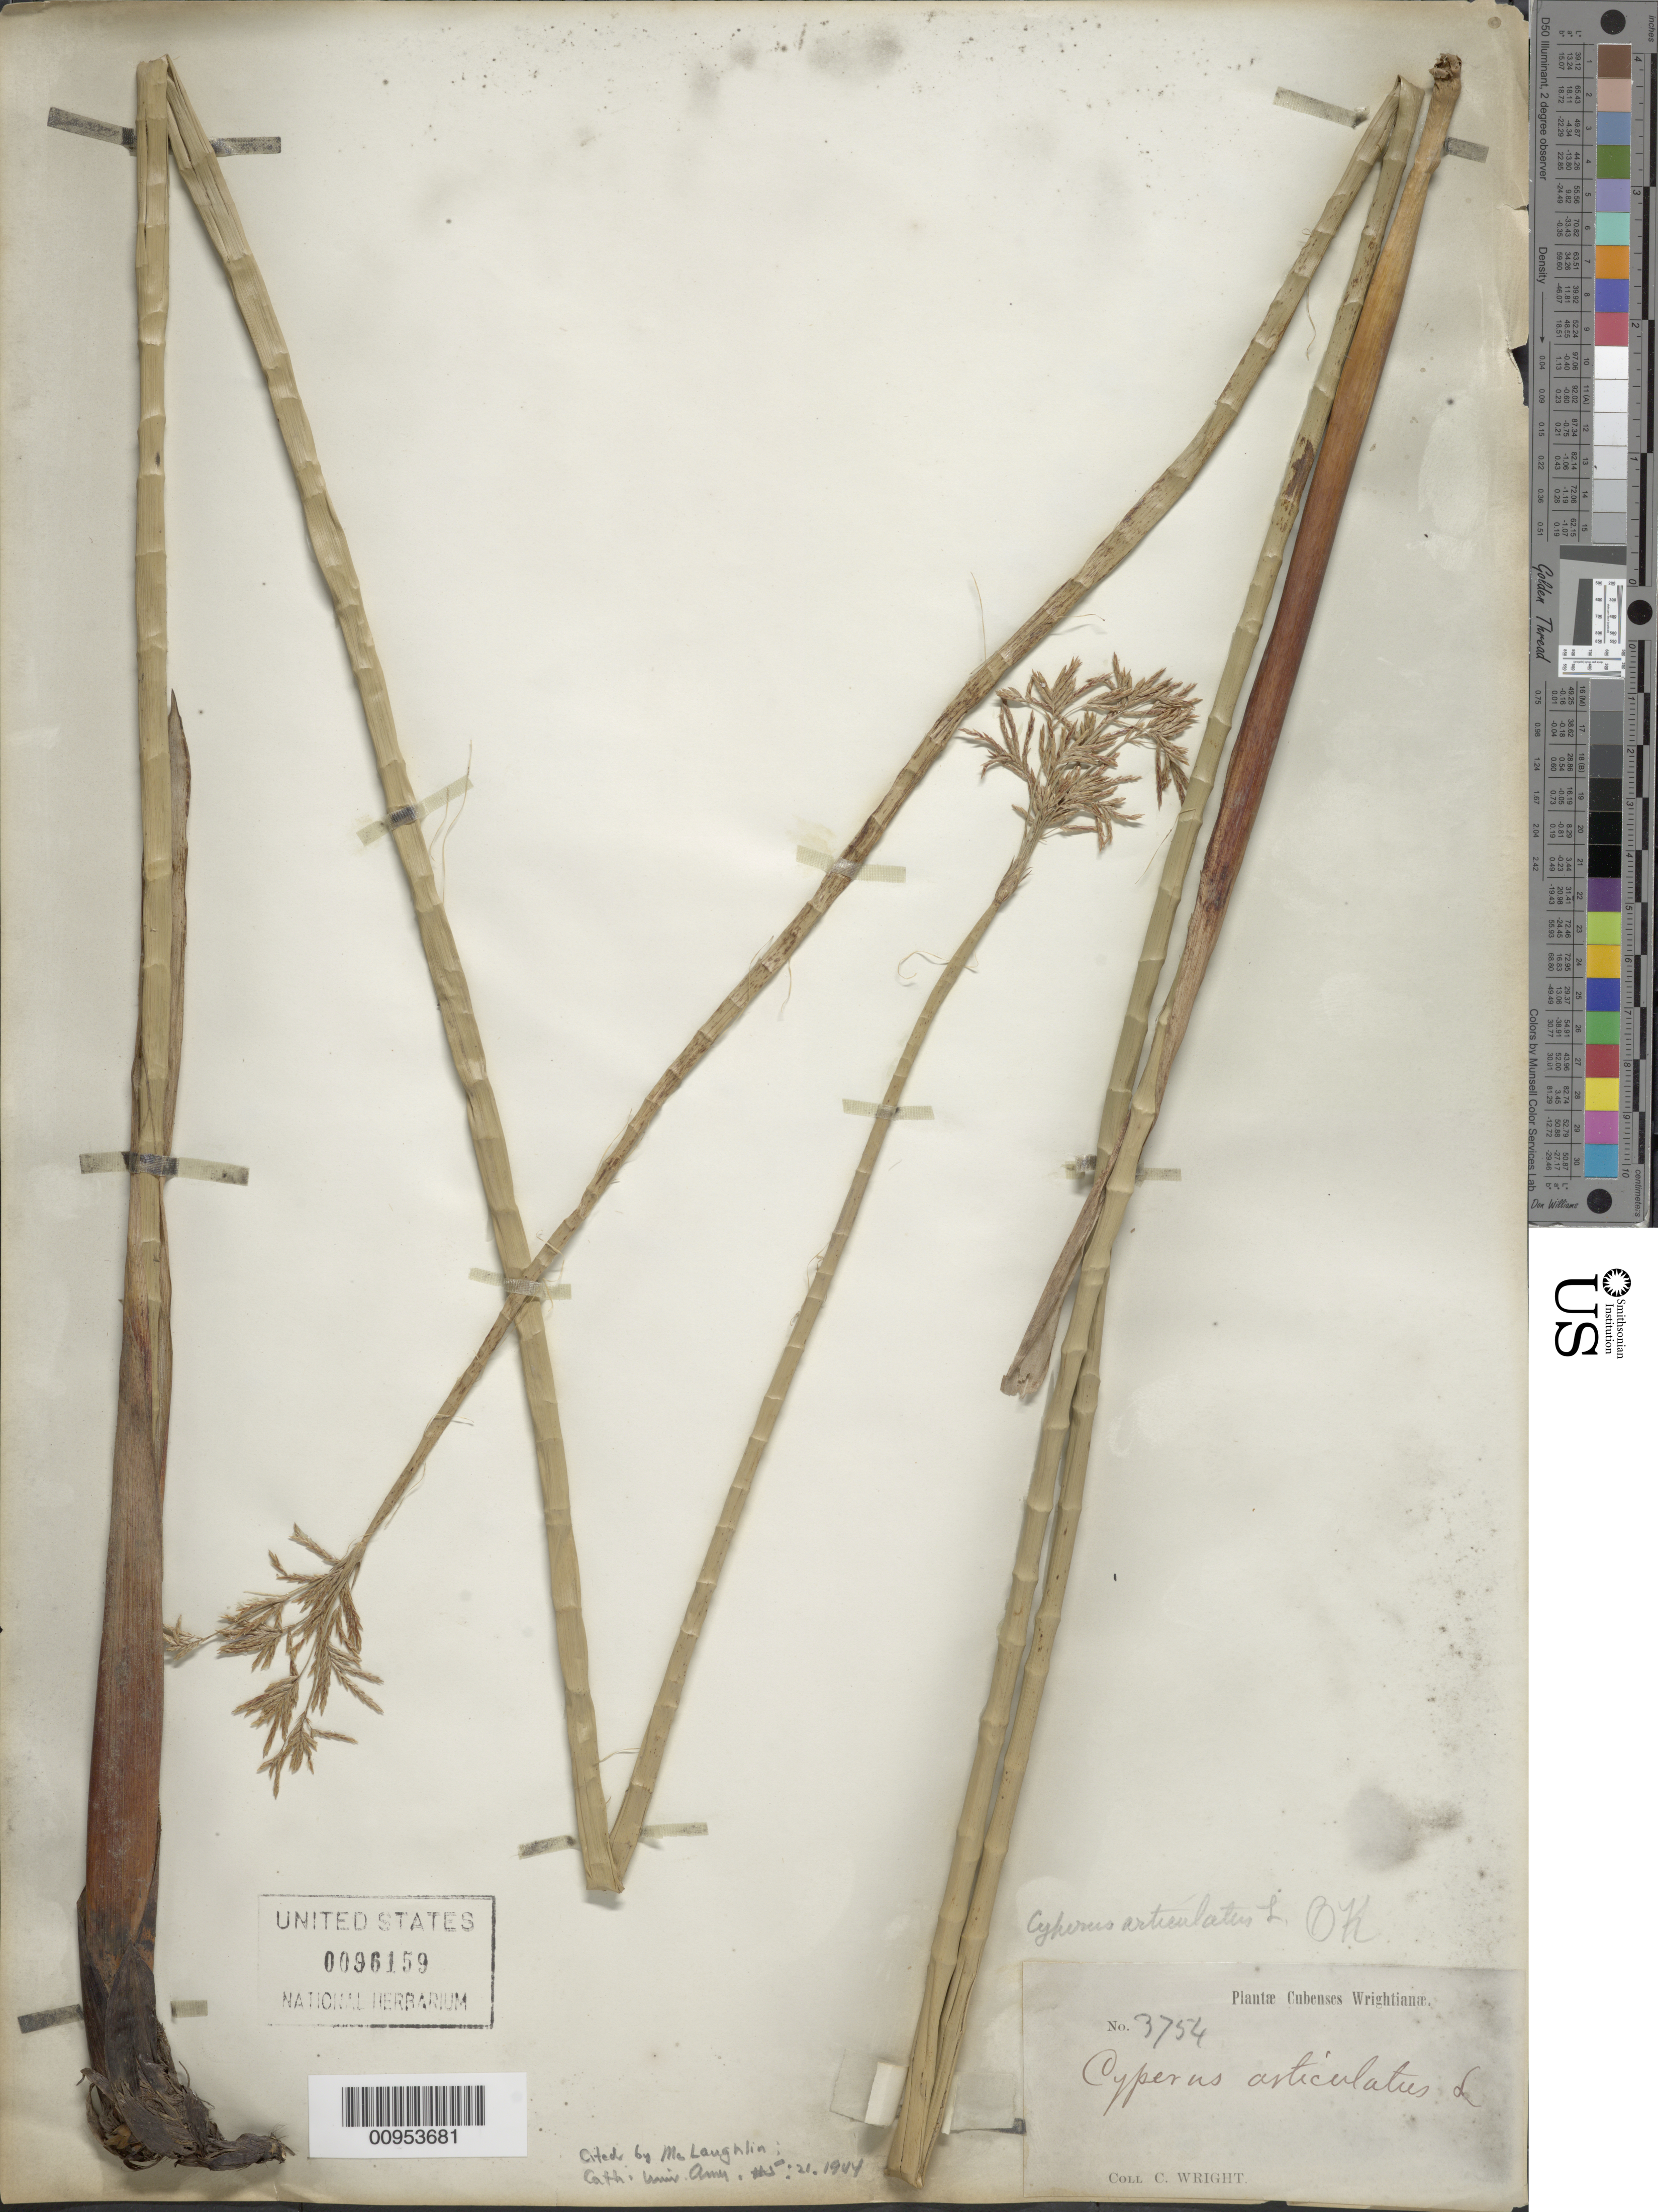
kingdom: Plantae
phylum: Tracheophyta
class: Liliopsida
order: Poales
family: Cyperaceae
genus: Cyperus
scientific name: Cyperus articulatus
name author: L.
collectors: C. Wright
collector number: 3754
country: Cuba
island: Cuba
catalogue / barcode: US 96159